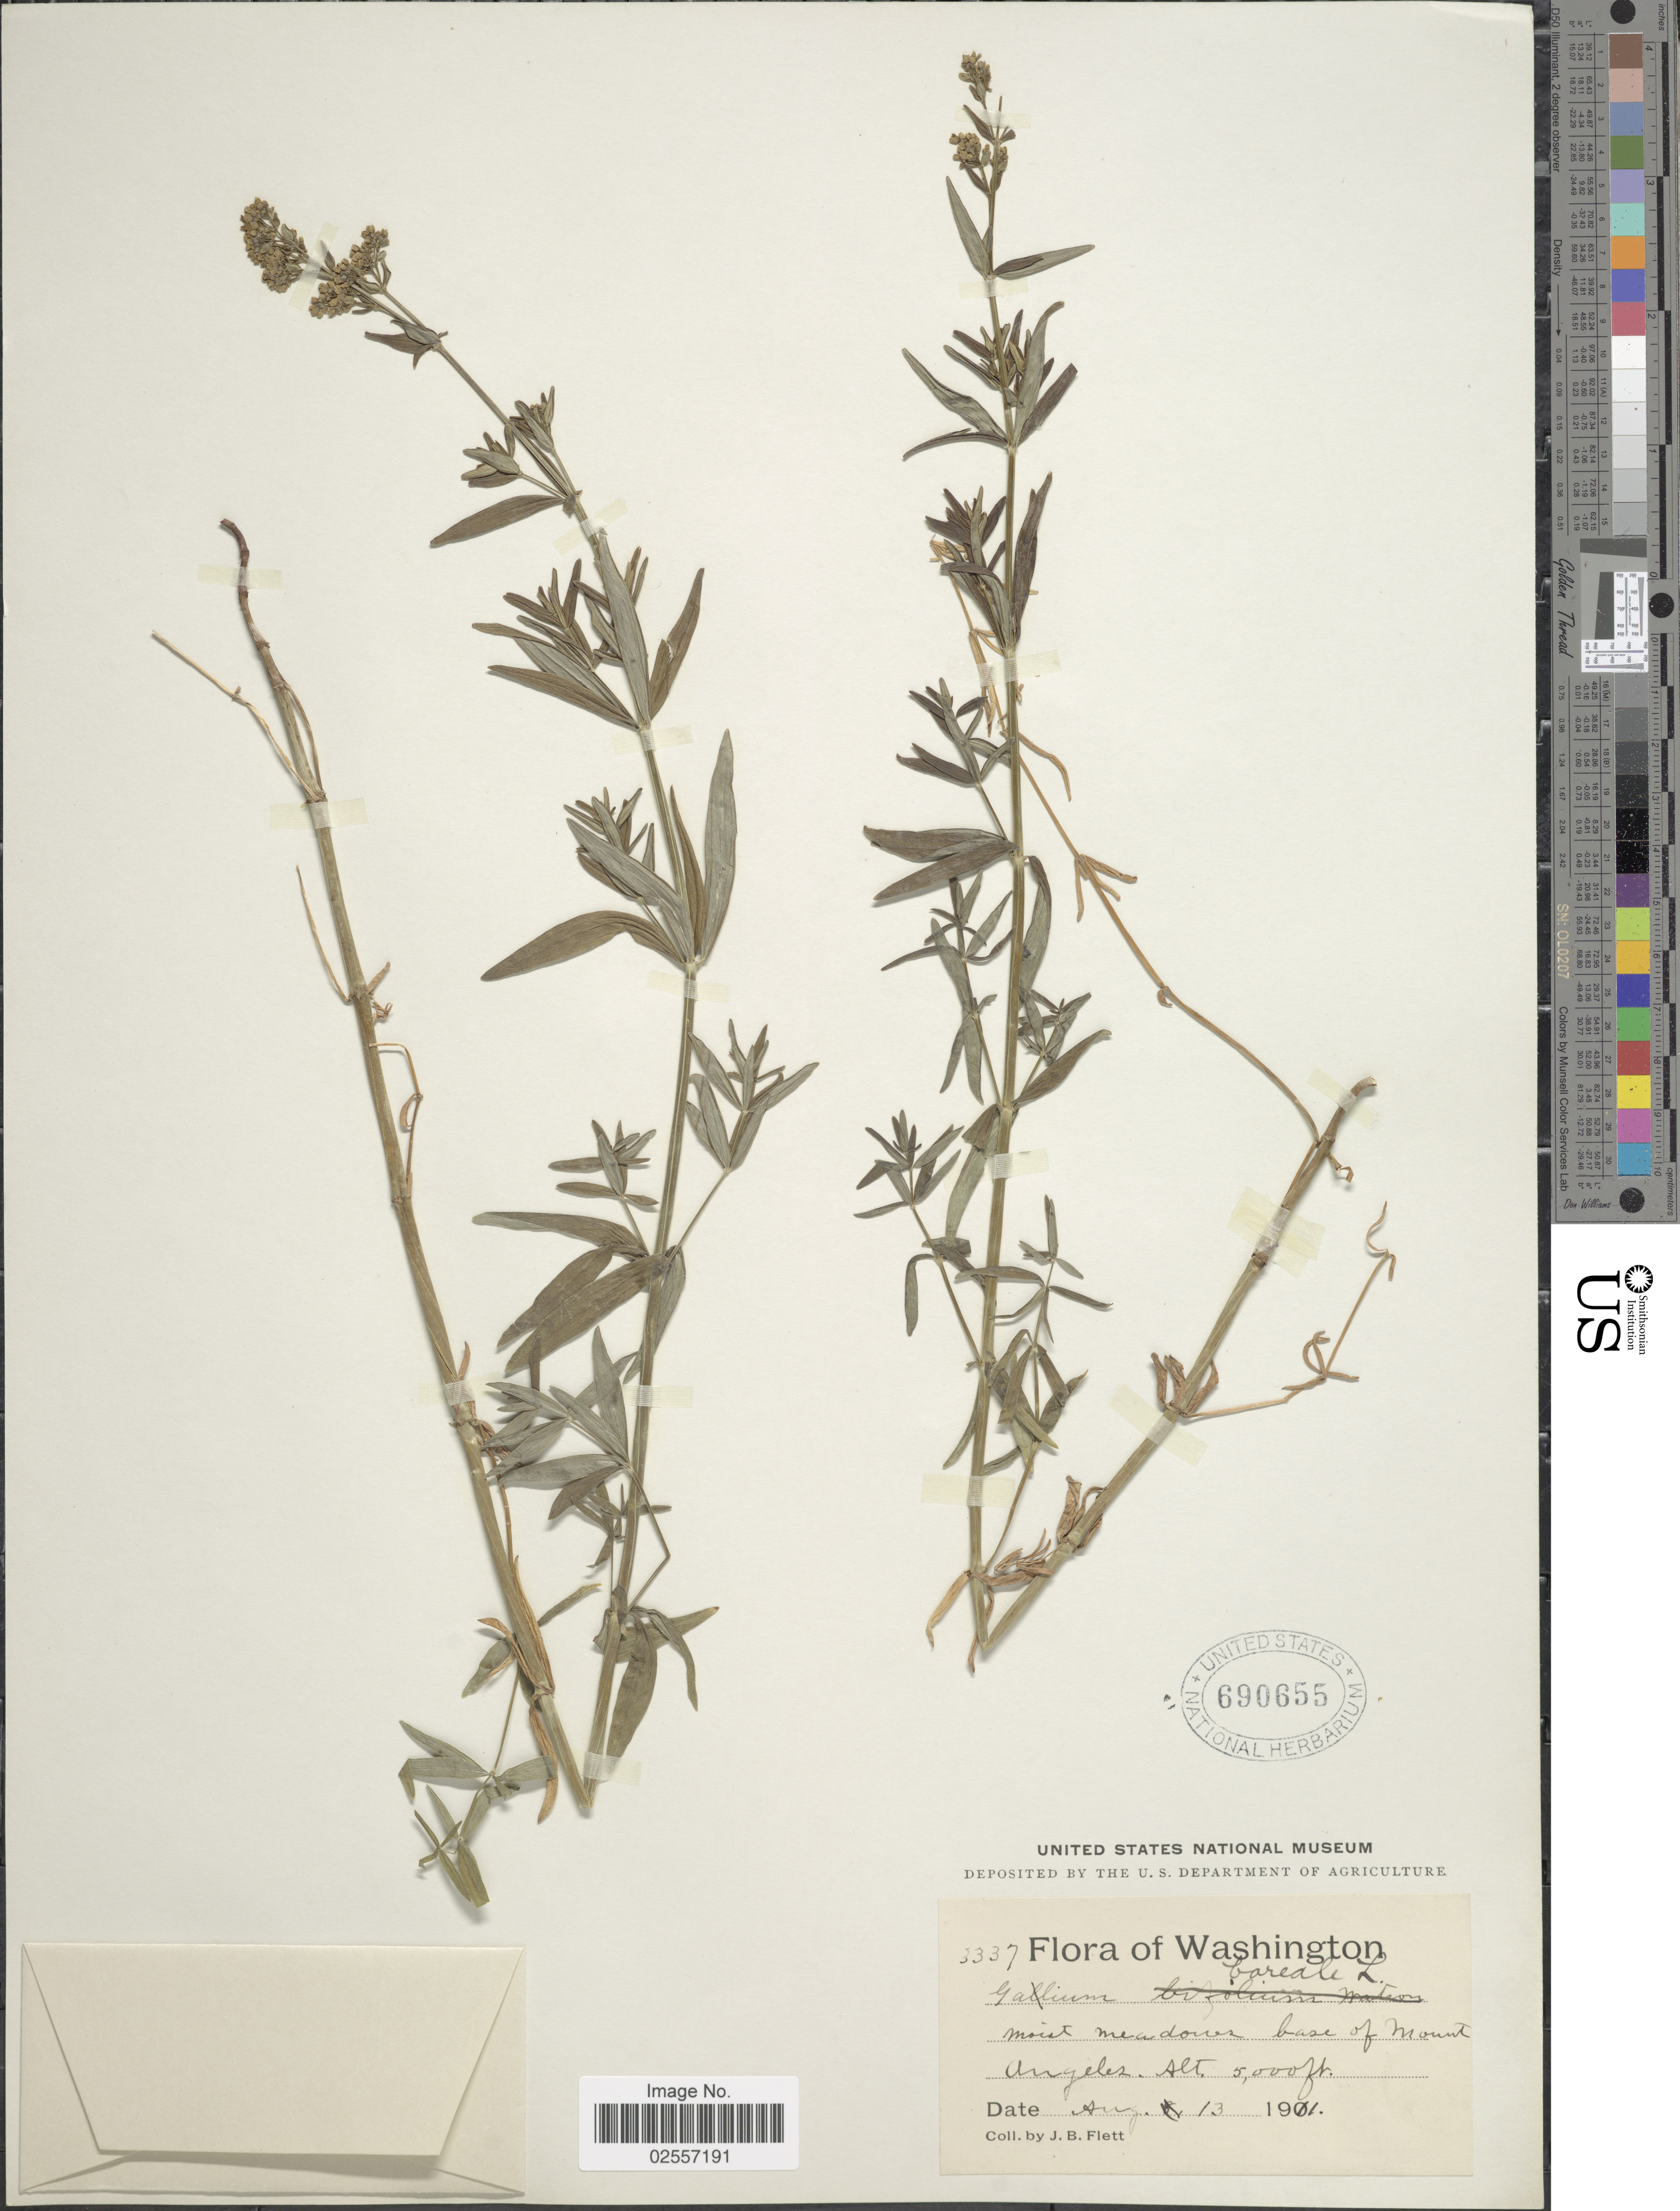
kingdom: Plantae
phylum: Tracheophyta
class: Magnoliopsida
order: Gentianales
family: Rubiaceae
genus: Galium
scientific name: Galium boreale L.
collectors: J. Flett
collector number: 3337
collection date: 1911-08-13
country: United States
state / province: Washington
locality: Base of Mount Angeles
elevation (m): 1524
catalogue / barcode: US 690655